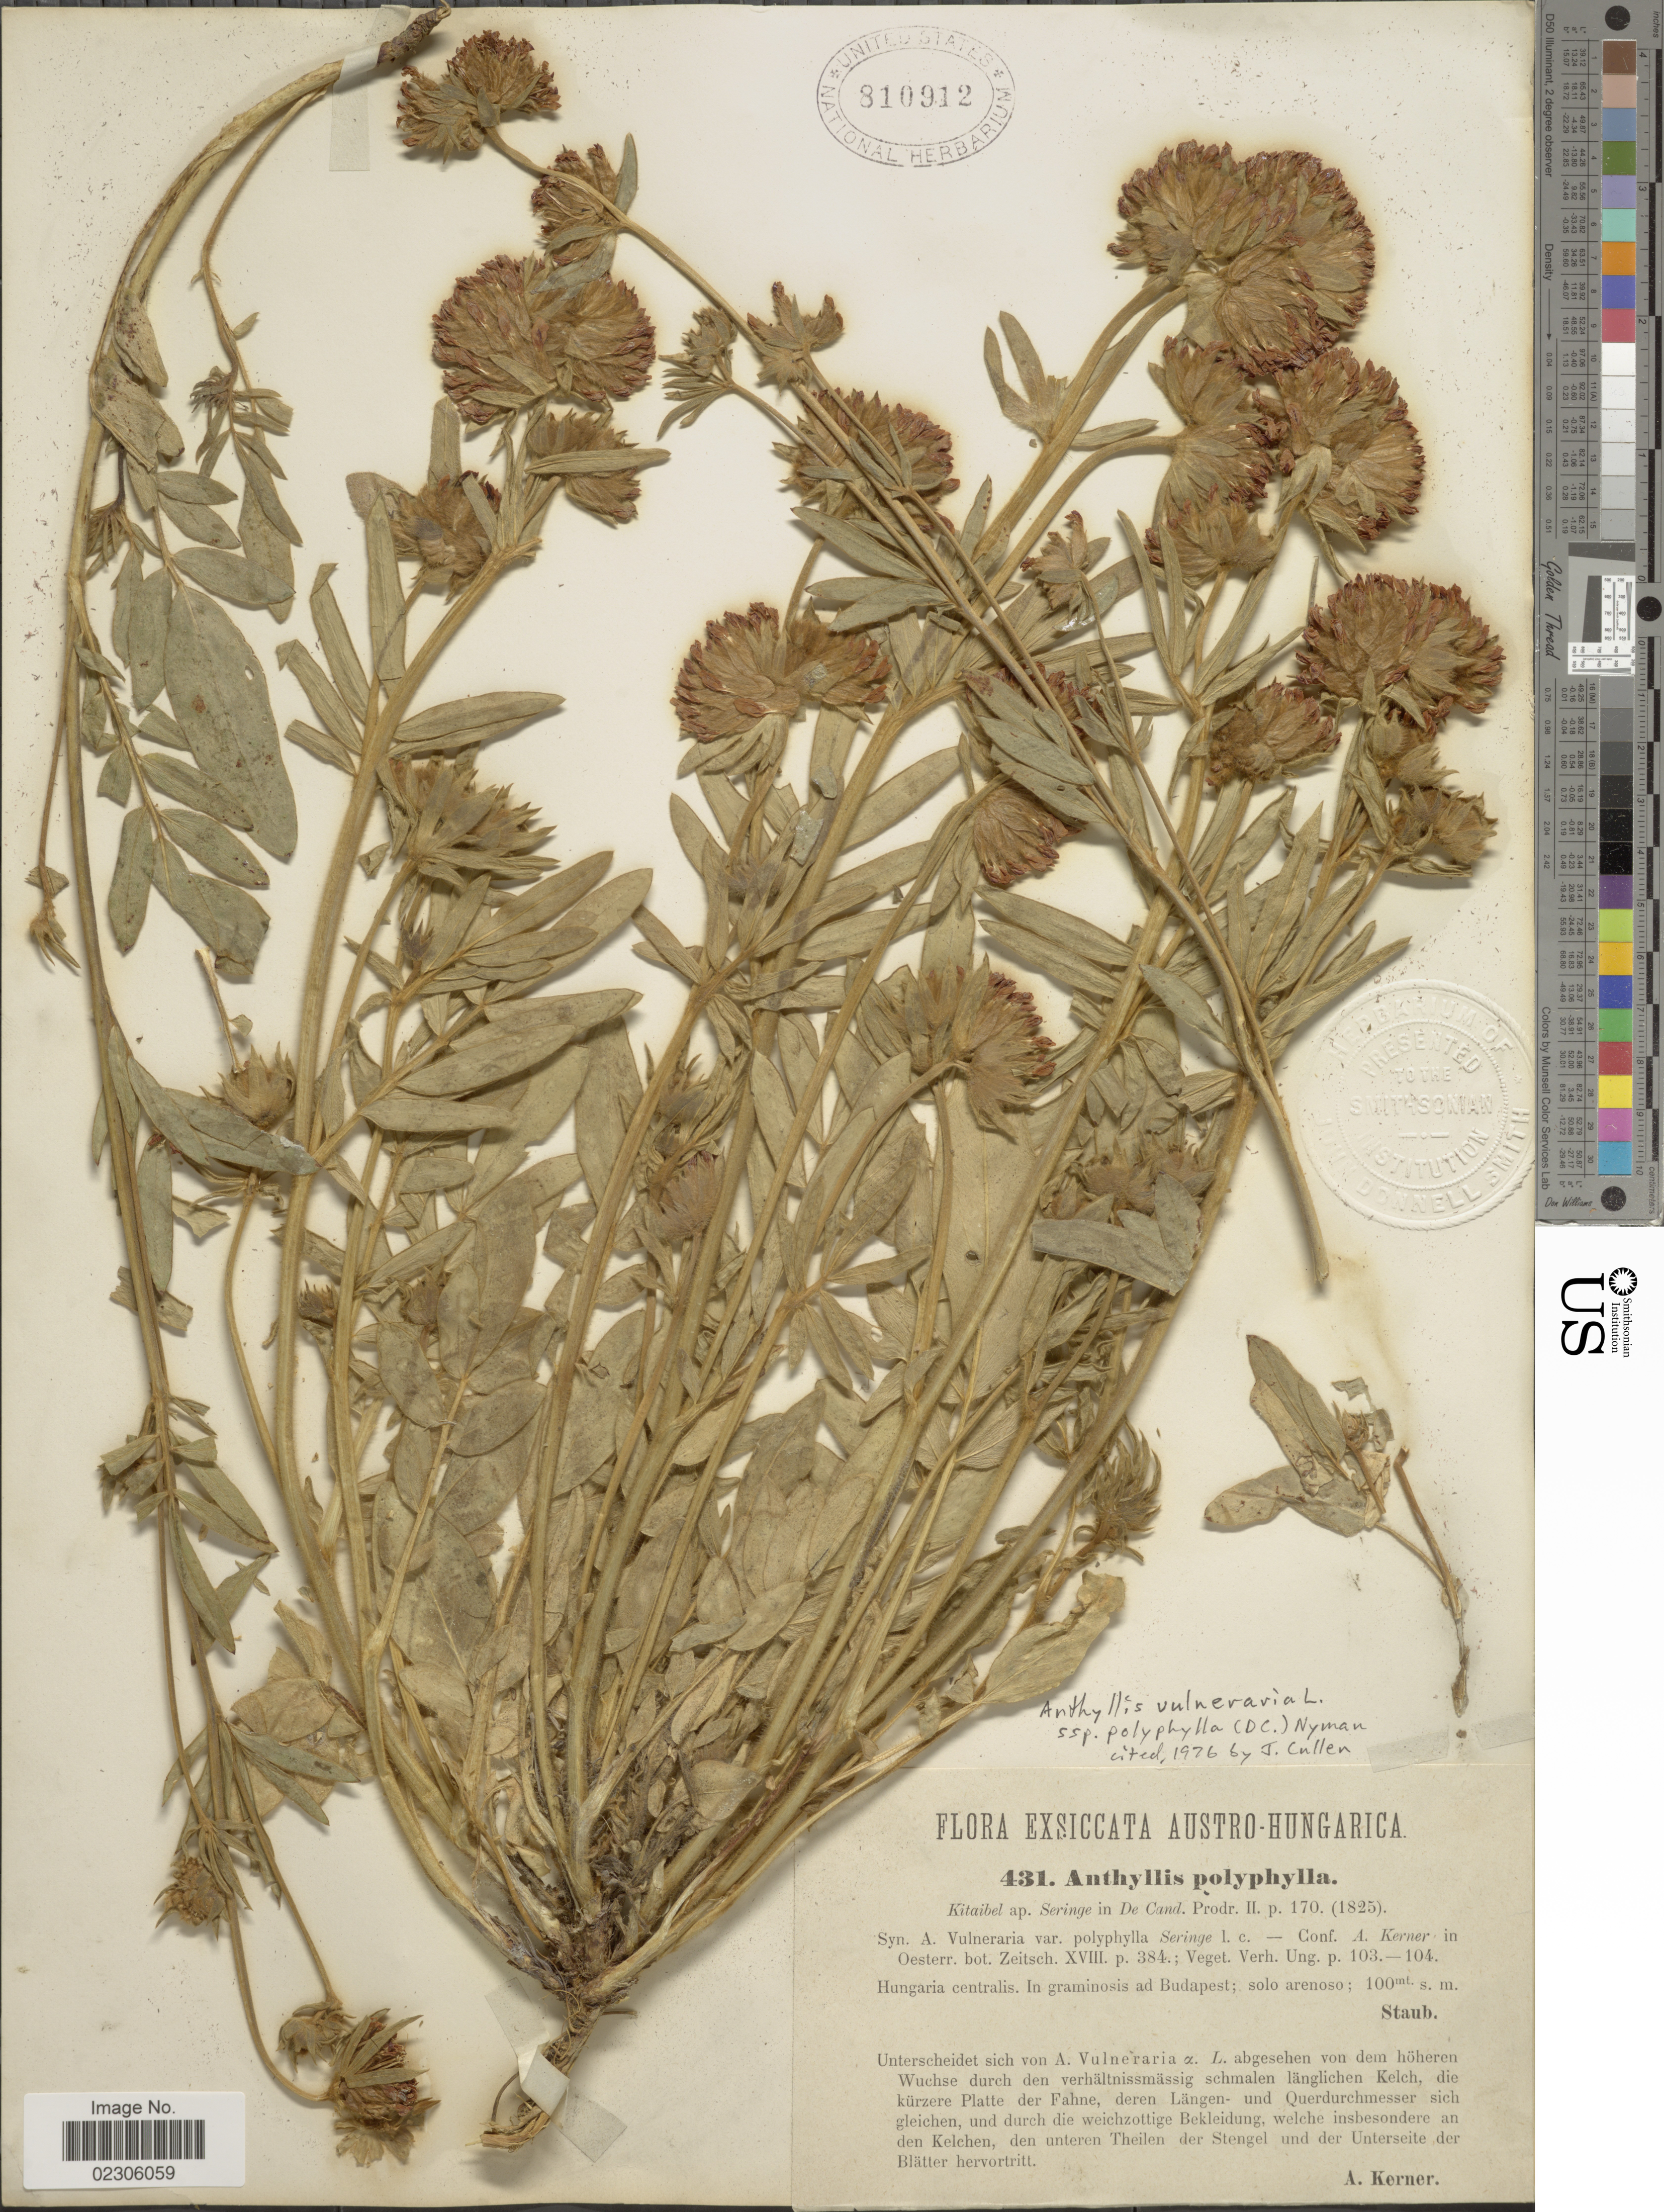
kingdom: Plantae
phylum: Tracheophyta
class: Magnoliopsida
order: Fabales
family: Fabaceae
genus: Anthyllis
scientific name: Anthyllis vulneraria subsp. polyphylla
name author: (DC.) Nyman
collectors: Staub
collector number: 431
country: Hungary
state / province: Budapest, Capital District of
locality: Austro-Hungarica, Hungaria centralis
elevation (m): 100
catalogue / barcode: US 810912